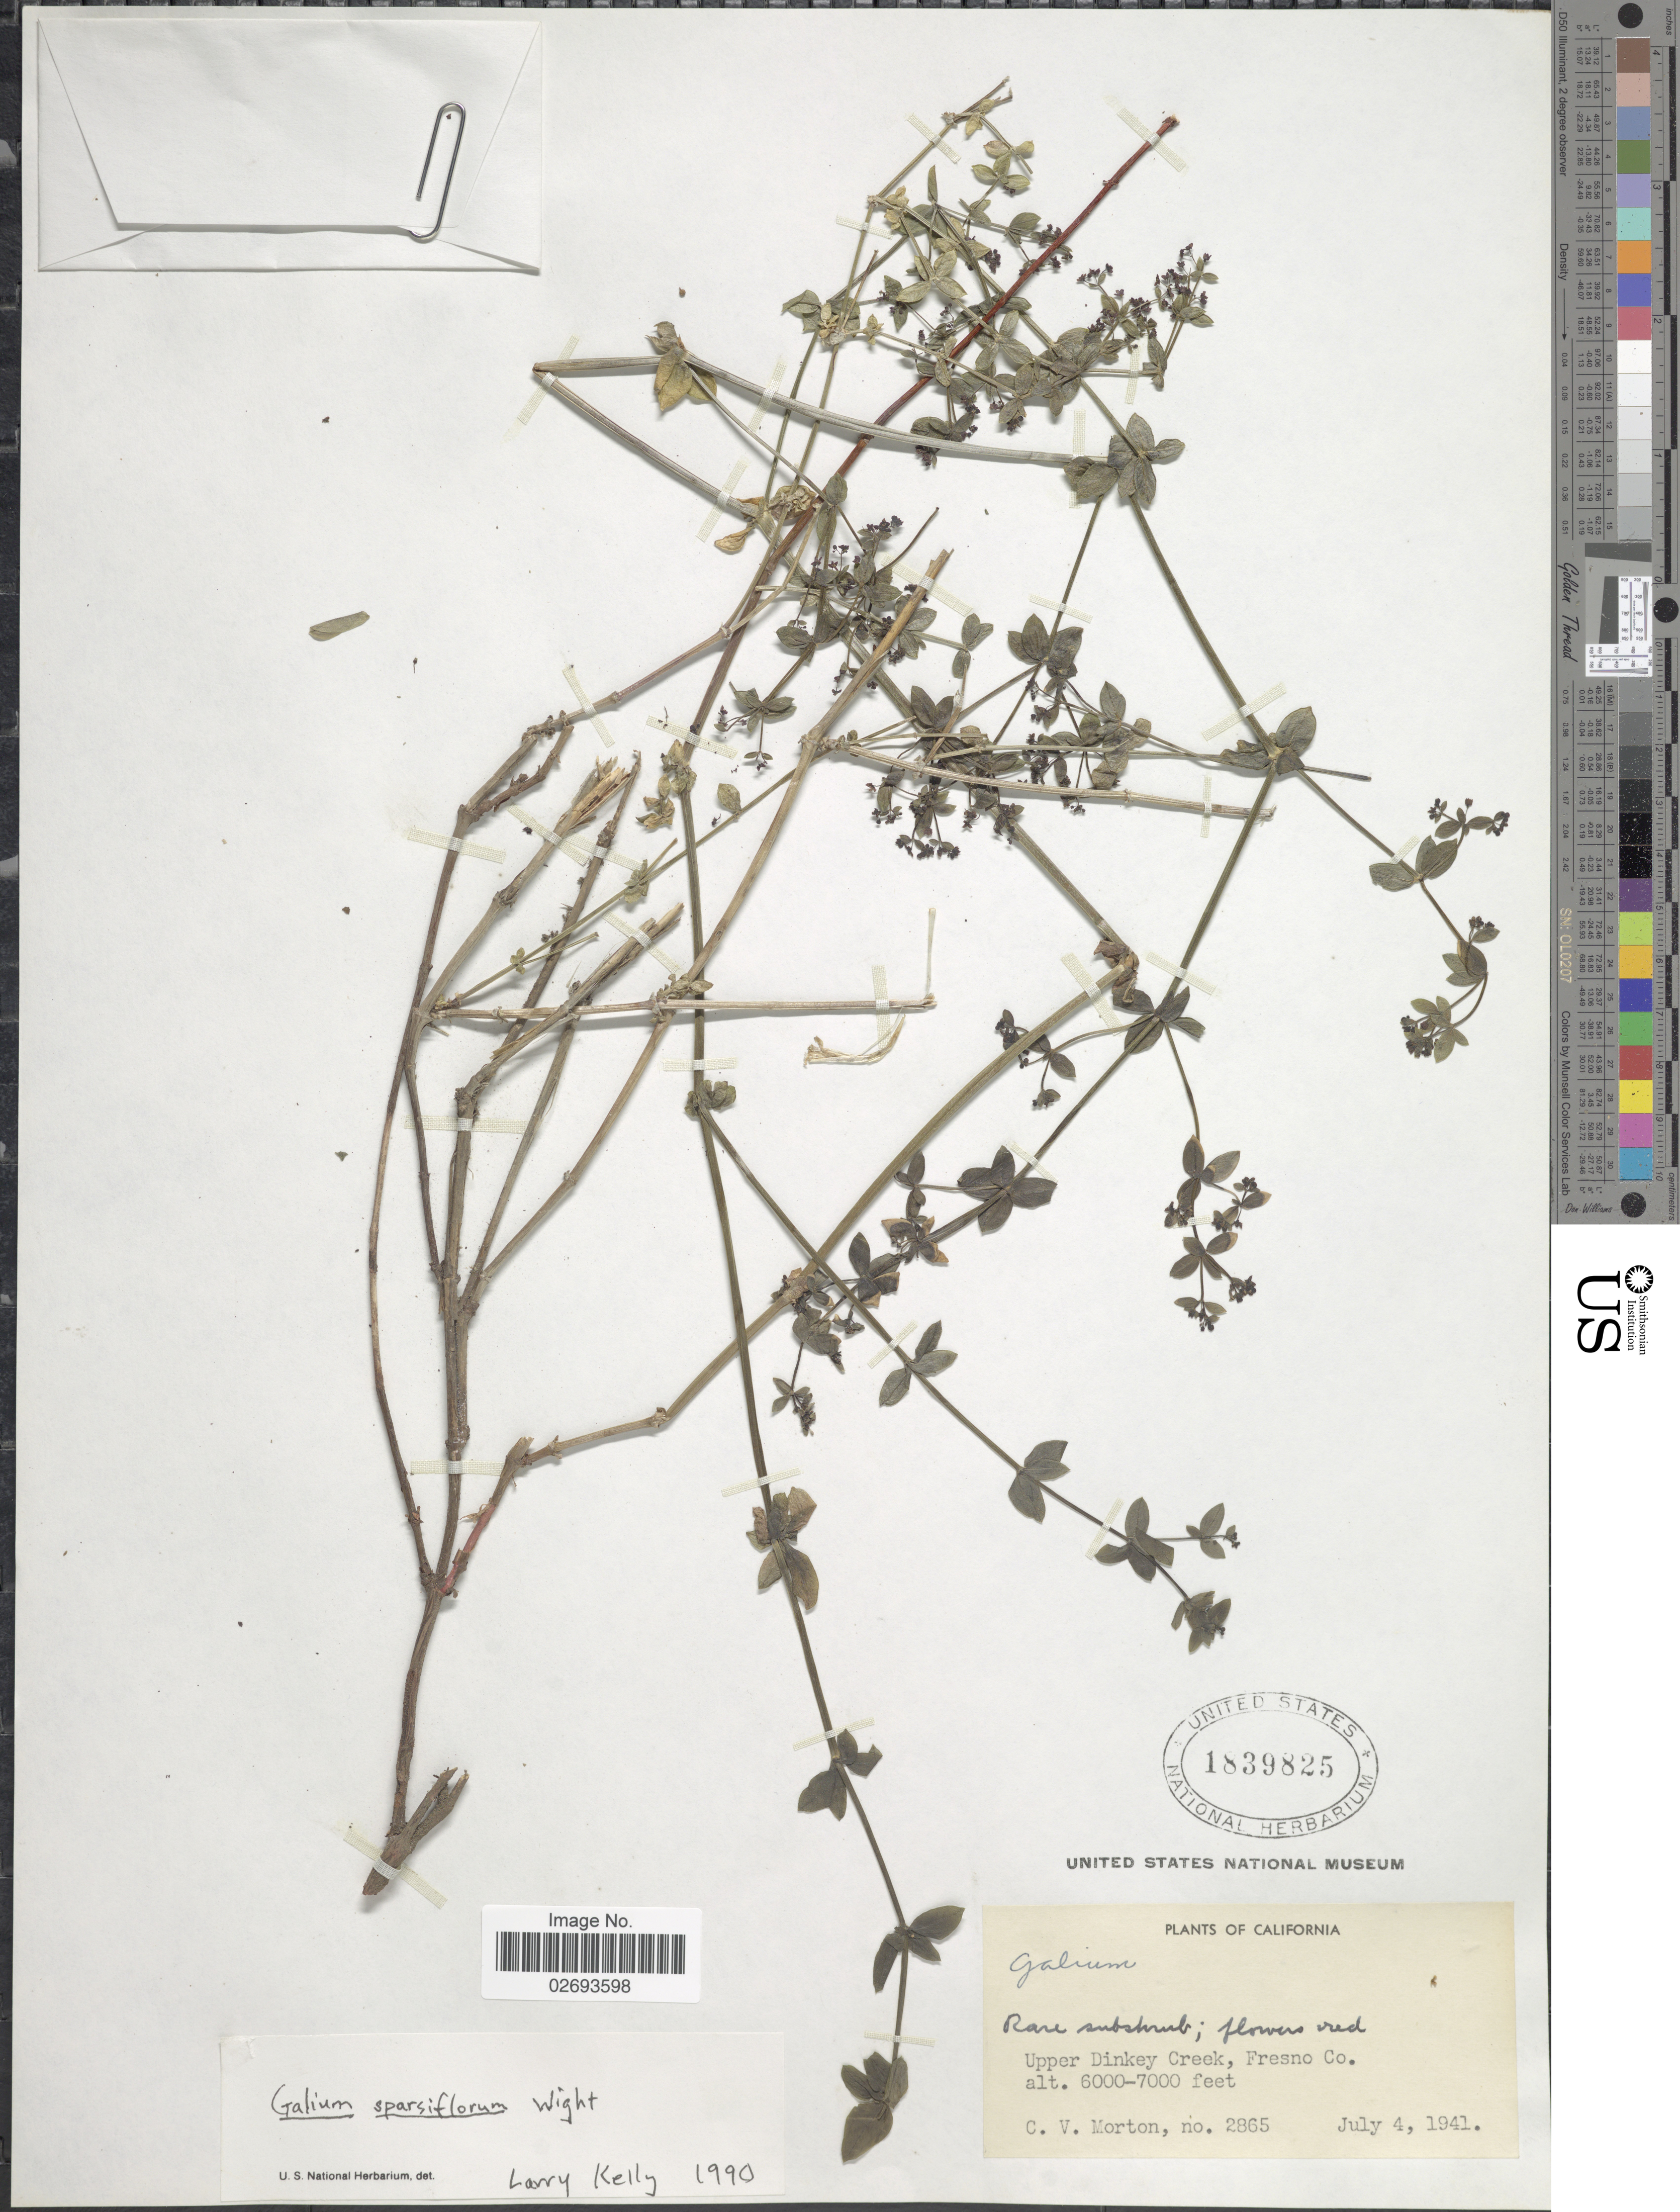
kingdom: Plantae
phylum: Tracheophyta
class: Magnoliopsida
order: Gentianales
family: Rubiaceae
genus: Galium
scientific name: Galium sparsiflorum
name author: W. Wight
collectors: C. V. Morton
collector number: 2865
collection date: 1941-07-04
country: United States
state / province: California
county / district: Fresno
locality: Upper Dinkey Creek, Fresno Co.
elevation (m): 1829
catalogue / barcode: US 1839825